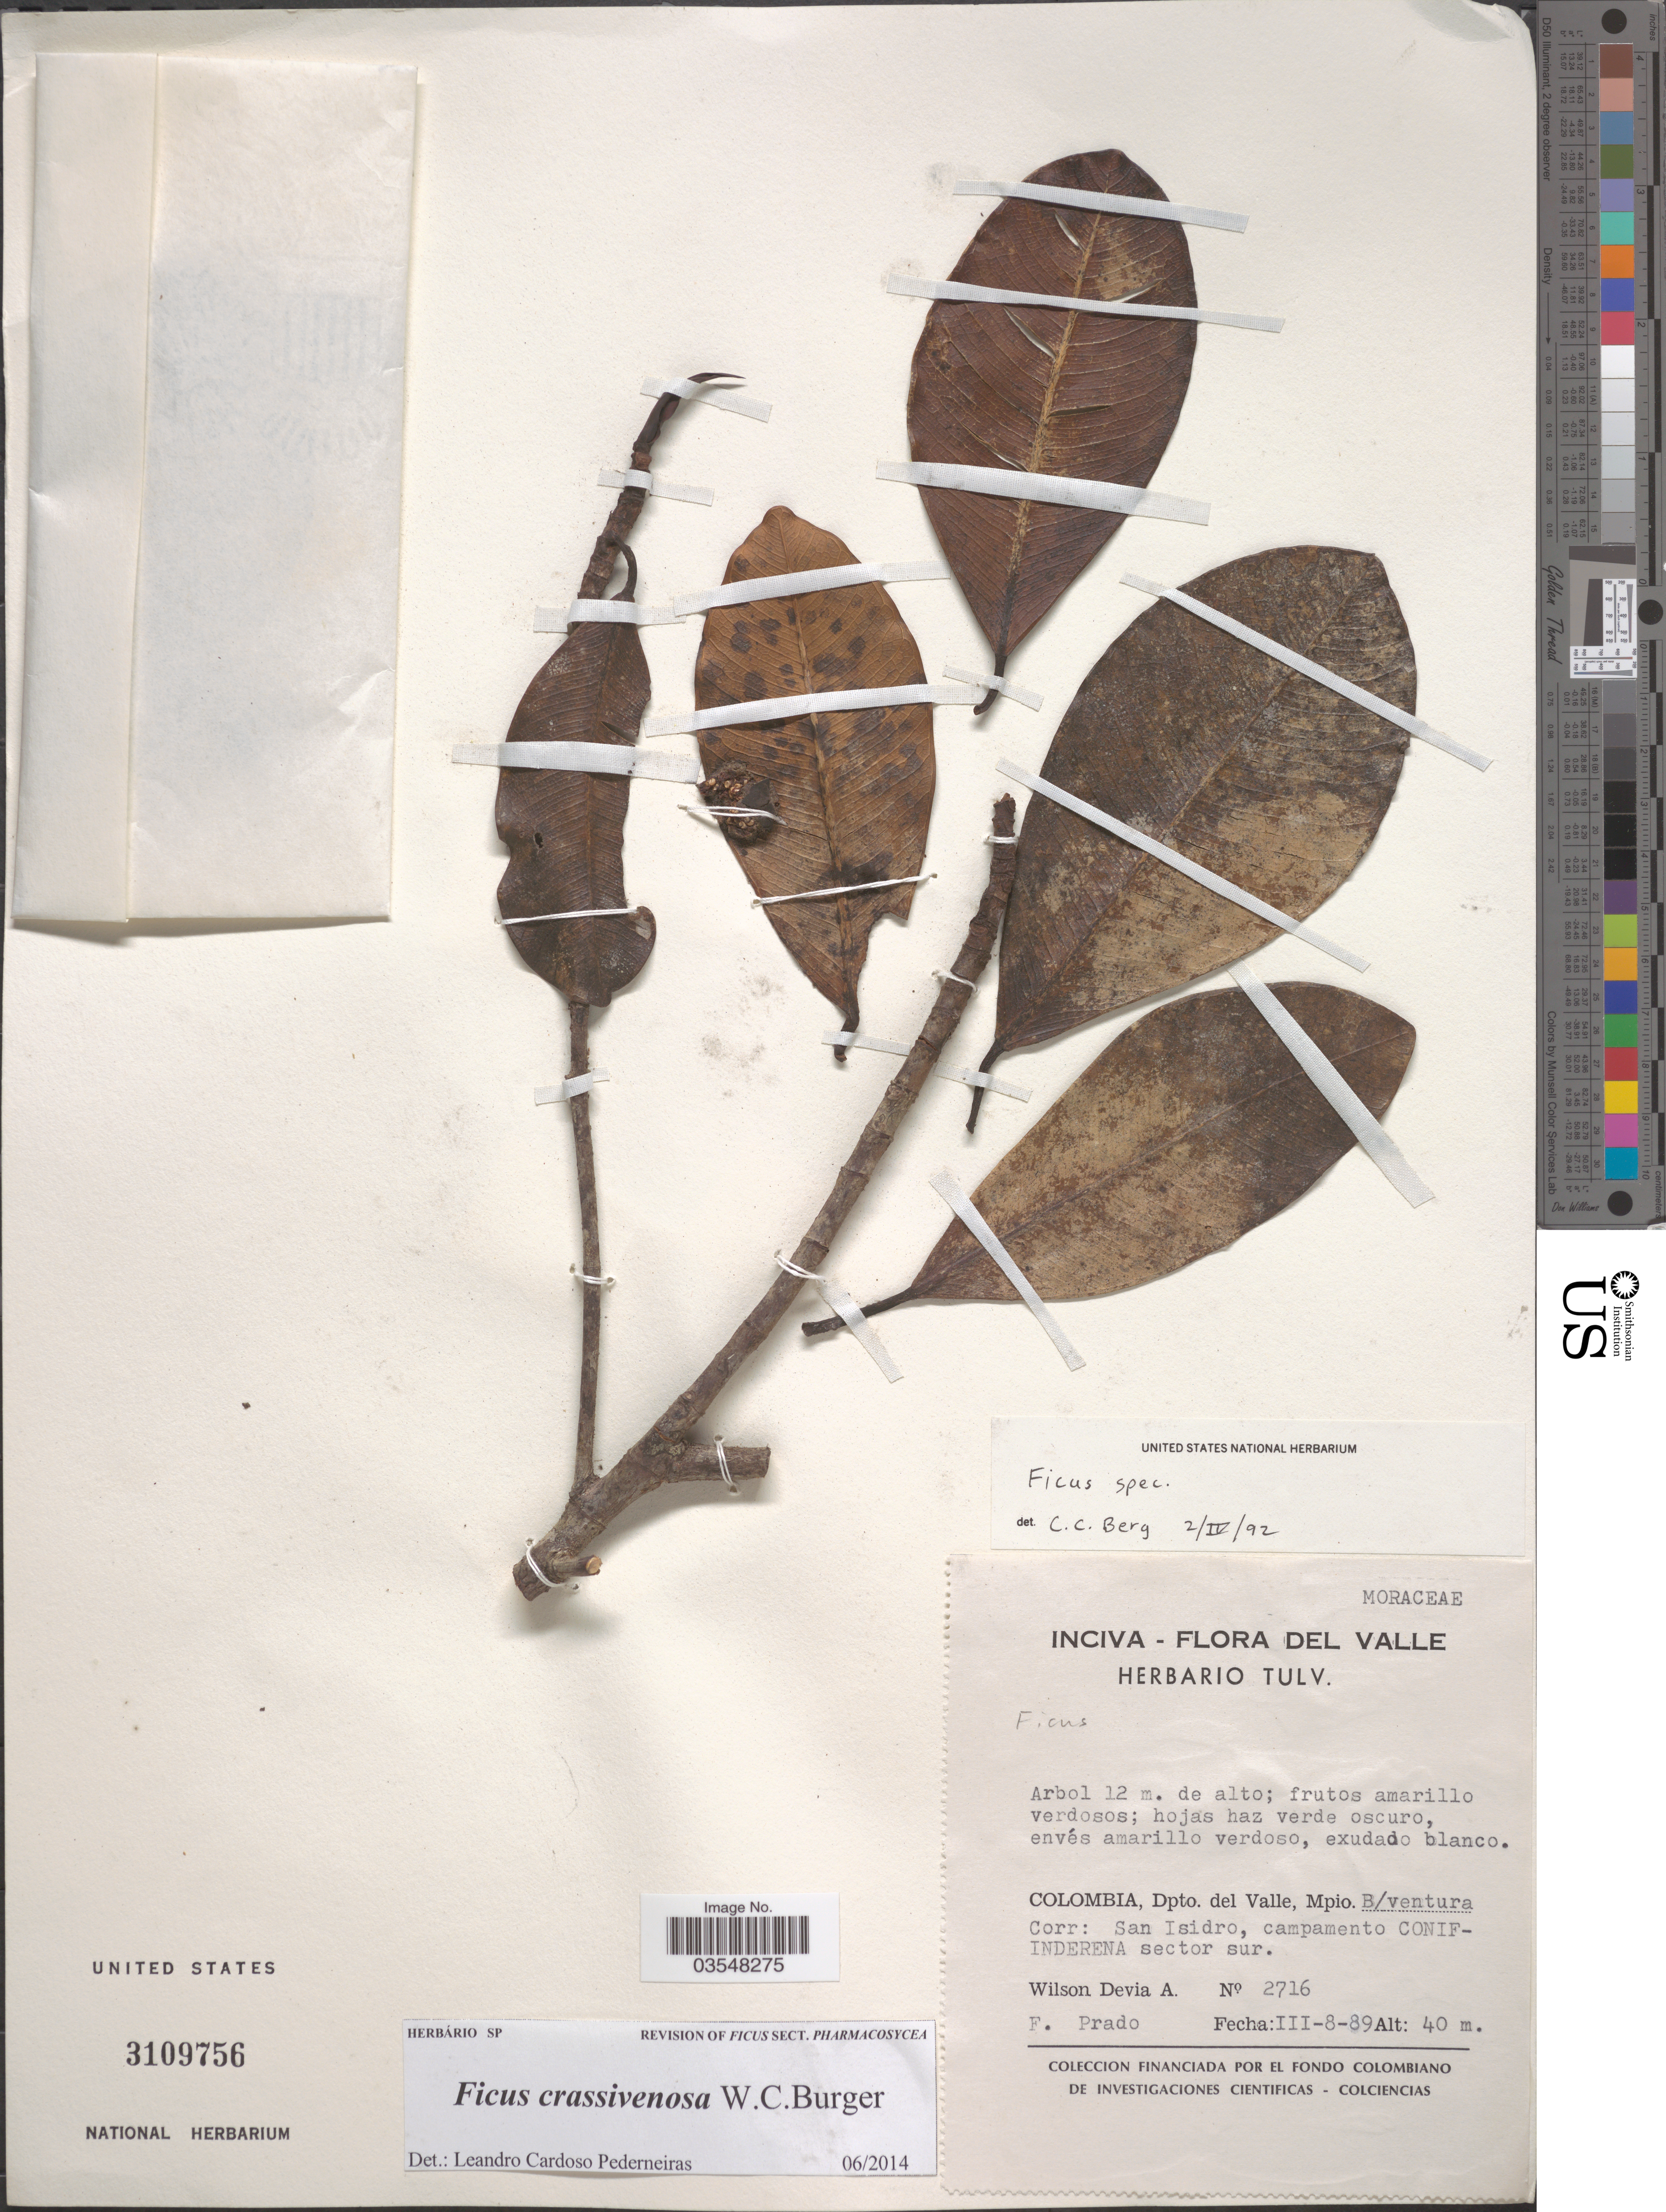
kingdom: Plantae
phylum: Tracheophyta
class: Magnoliopsida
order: Rosales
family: Moraceae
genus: Ficus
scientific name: Ficus crassivenosa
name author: W.C. Burger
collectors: W. Devia A. & F. Prado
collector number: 2716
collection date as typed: Transcribed d/m/y: 8/3/89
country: Colombia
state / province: Valle del Cauca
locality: Del Valle. Dpto. del Valle, Mpio. B/ventura Corr: San Isidro, campamento Conif-Inderena sector sur.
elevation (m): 40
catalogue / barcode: US 3109756